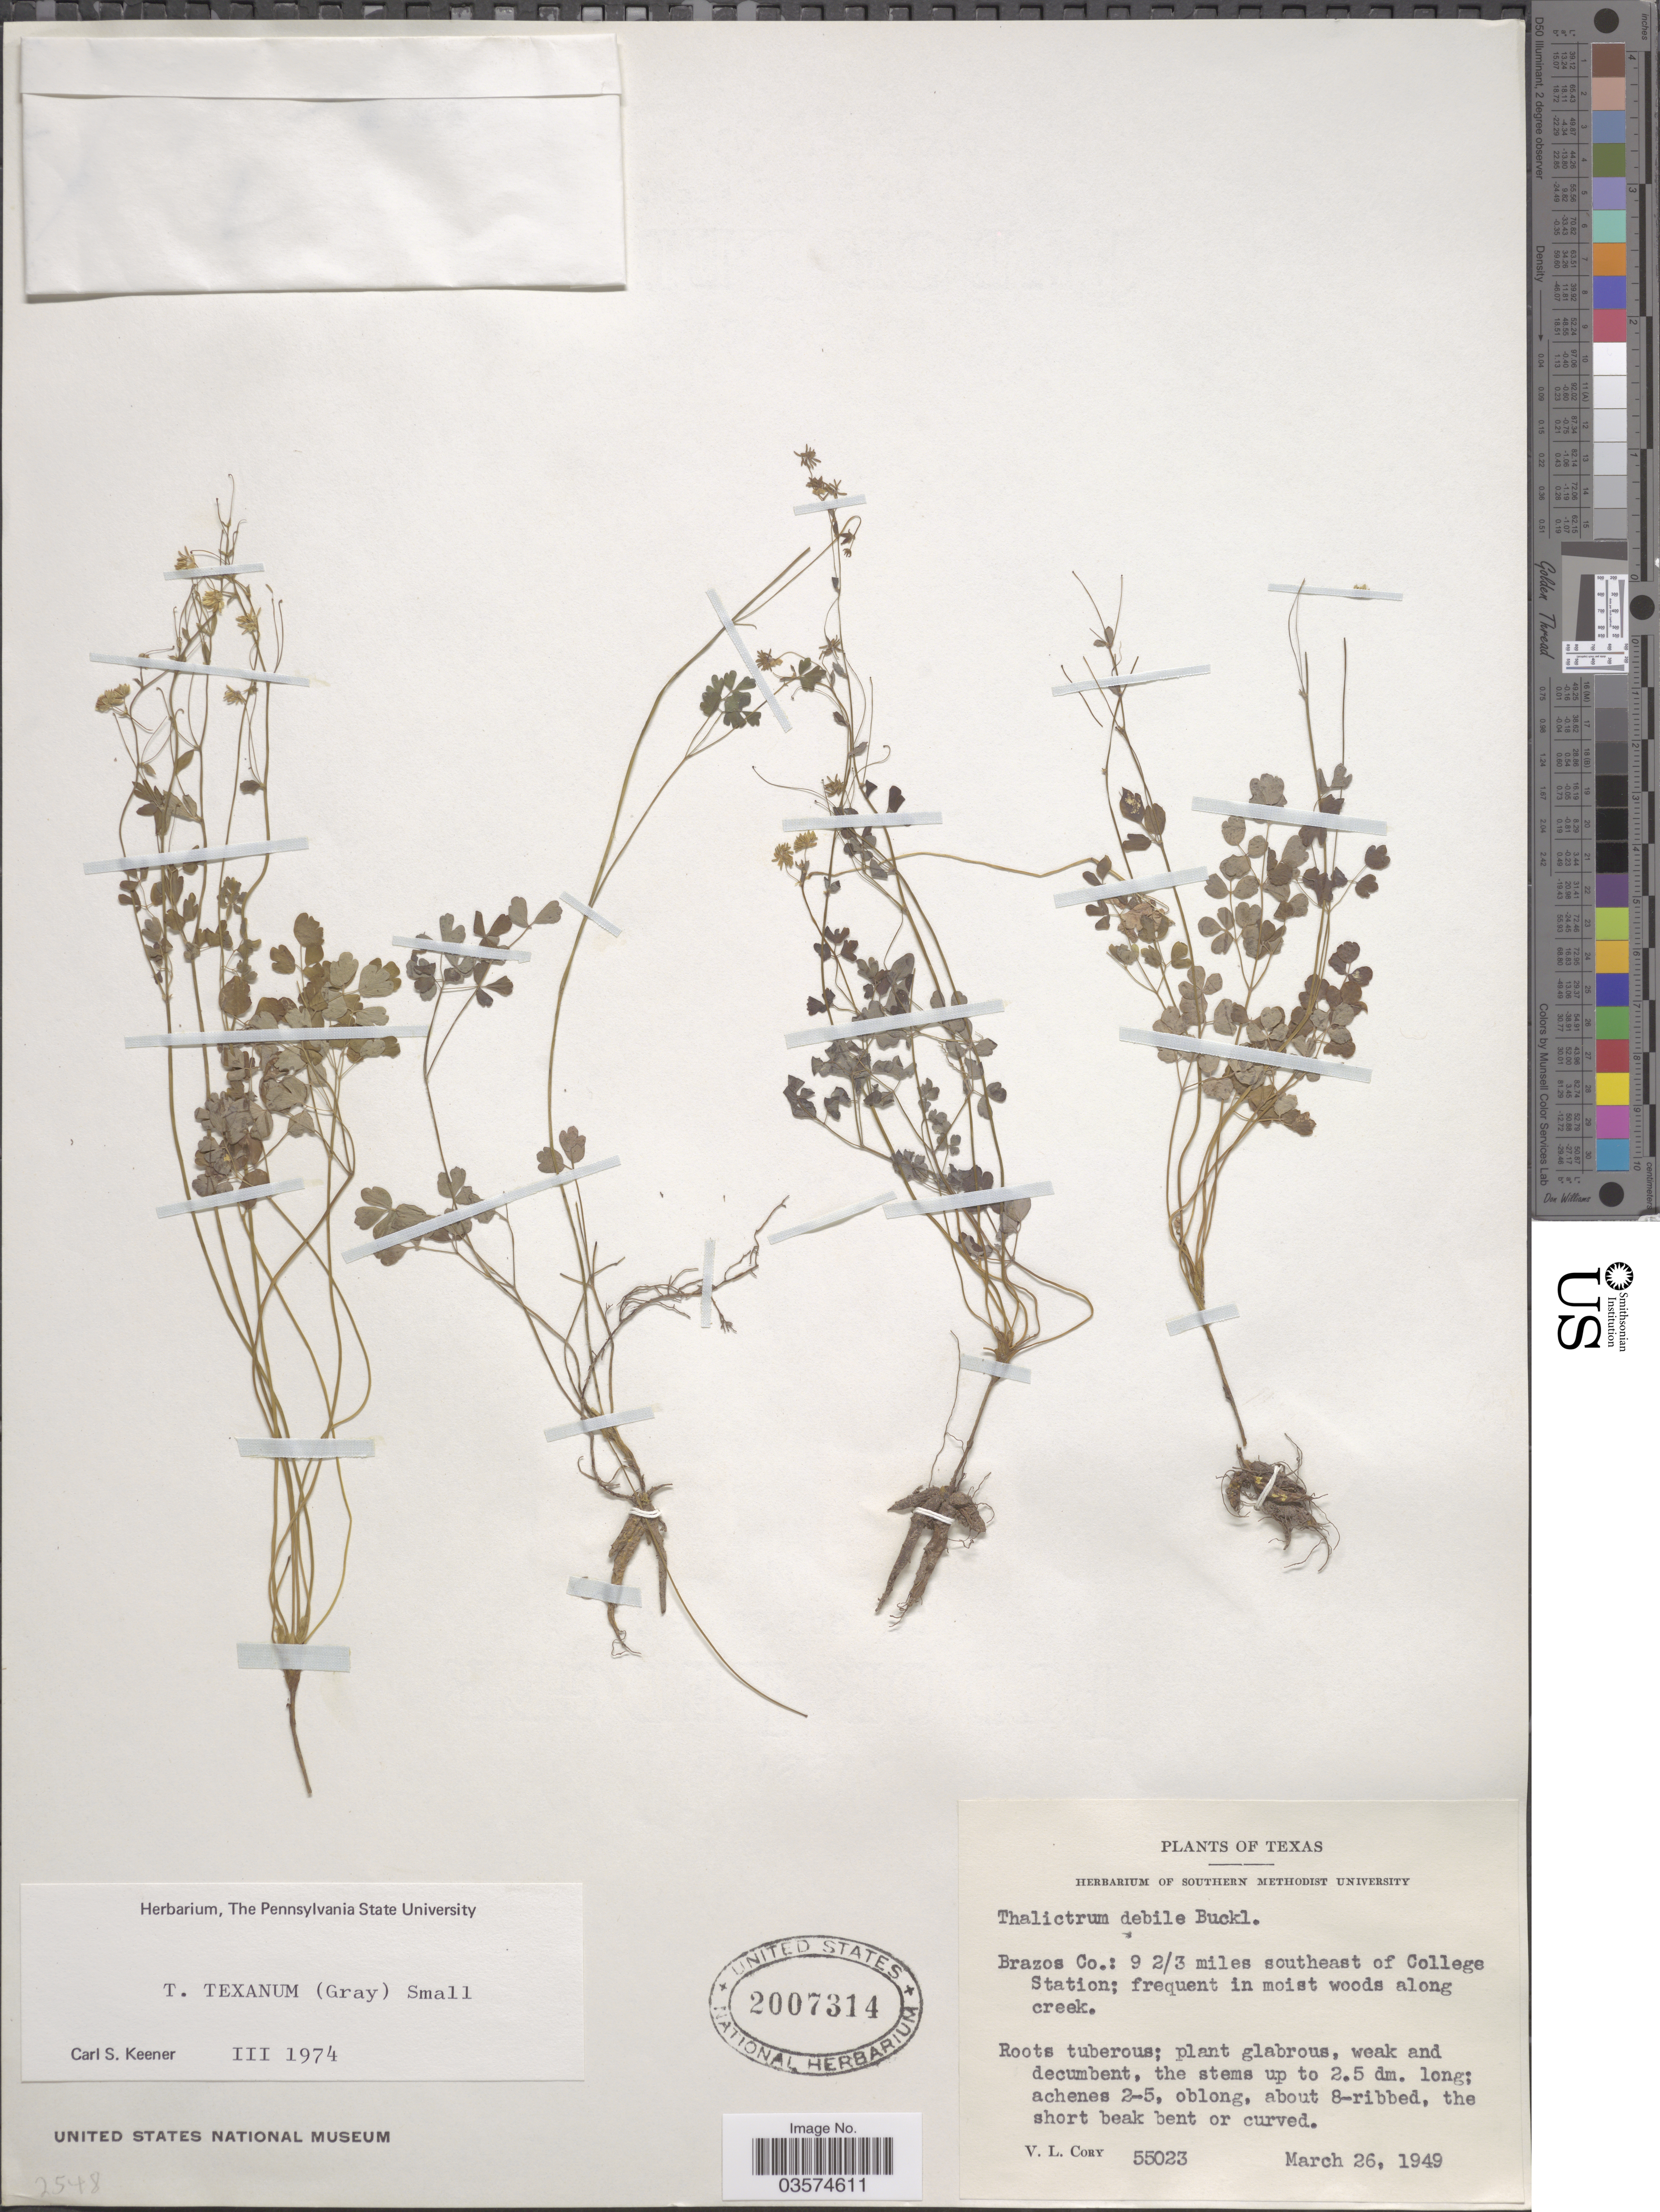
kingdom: Plantae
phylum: Tracheophyta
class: Magnoliopsida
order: Ranunculales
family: Ranunculaceae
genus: Thalictrum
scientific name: Thalictrum texanum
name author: (E. Hall ex A. Gray) Small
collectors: V. Cory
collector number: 55023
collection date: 1949-03-26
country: United States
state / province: Texas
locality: Brazos Co.: 9 2/3 miles southeast of College Station; frequent in moist woods along creek.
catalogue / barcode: US 2007314